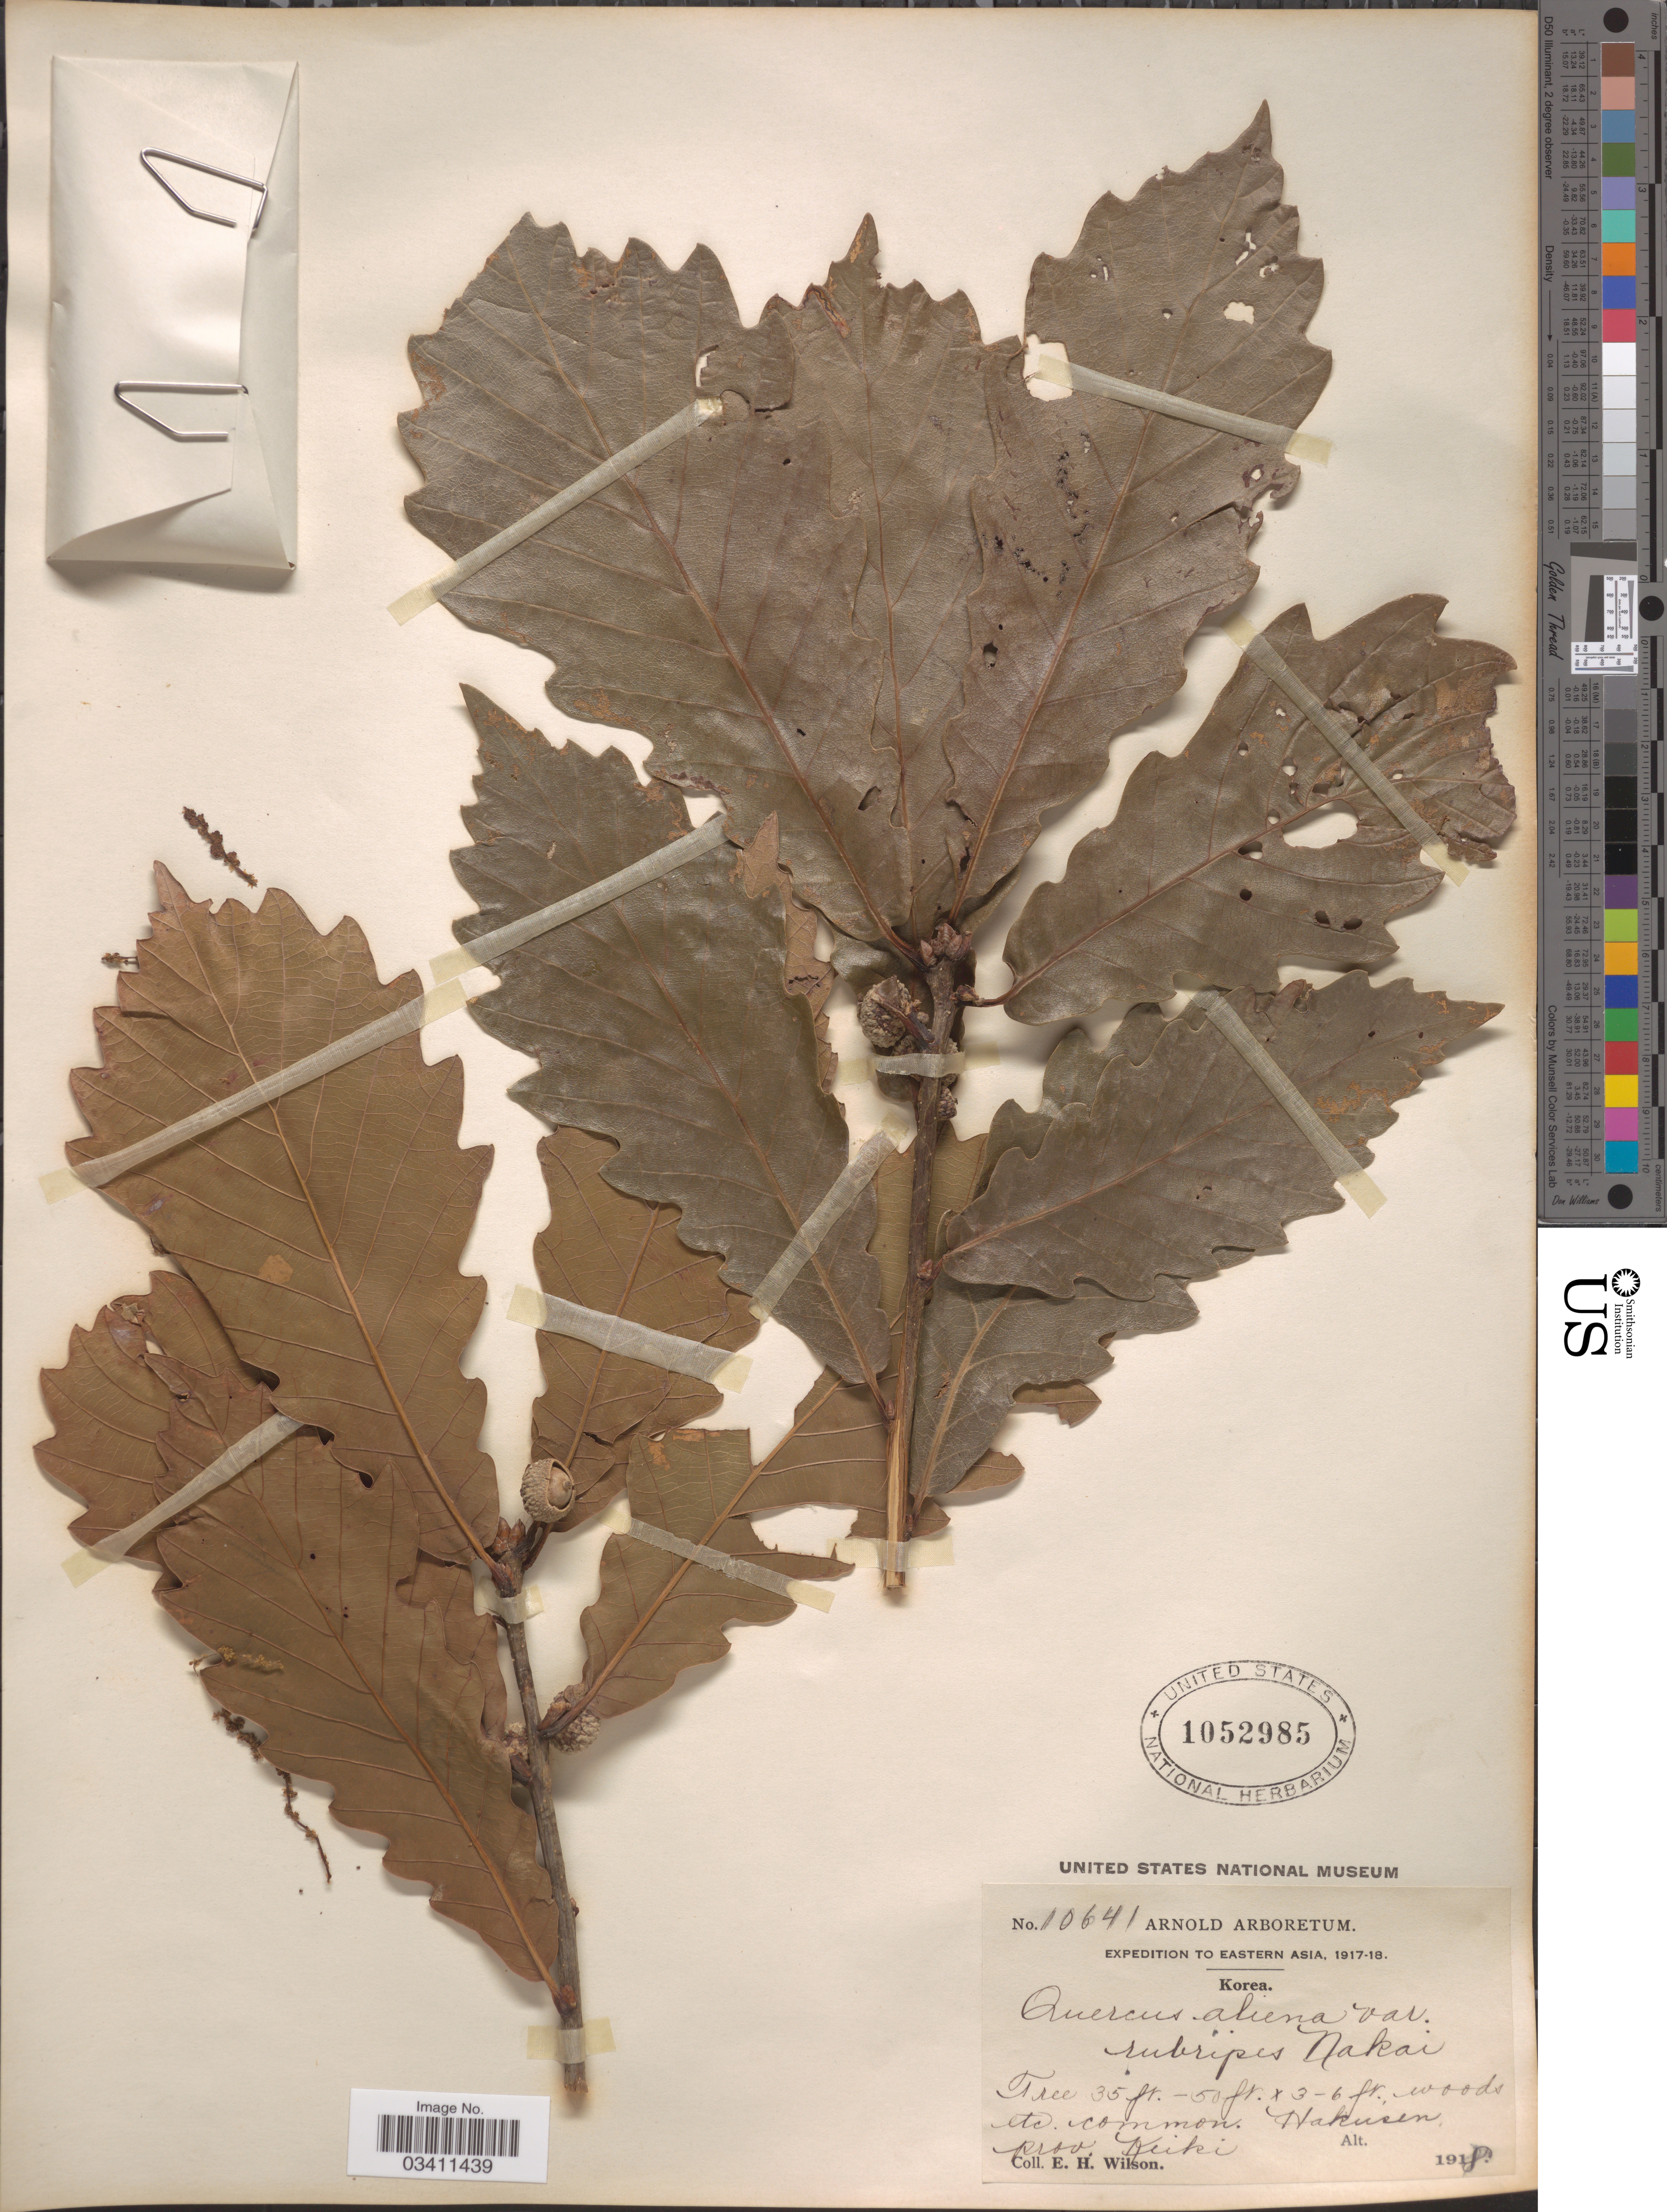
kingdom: Plantae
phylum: Tracheophyta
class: Magnoliopsida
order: Fagales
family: Fagaceae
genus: Quercus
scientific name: Quercus aliena var. rubripes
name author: Nakai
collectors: E. Wilson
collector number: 10641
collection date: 1918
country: South Korea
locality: Korea. Hakusen, prov. Keiki.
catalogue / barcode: US 1052985